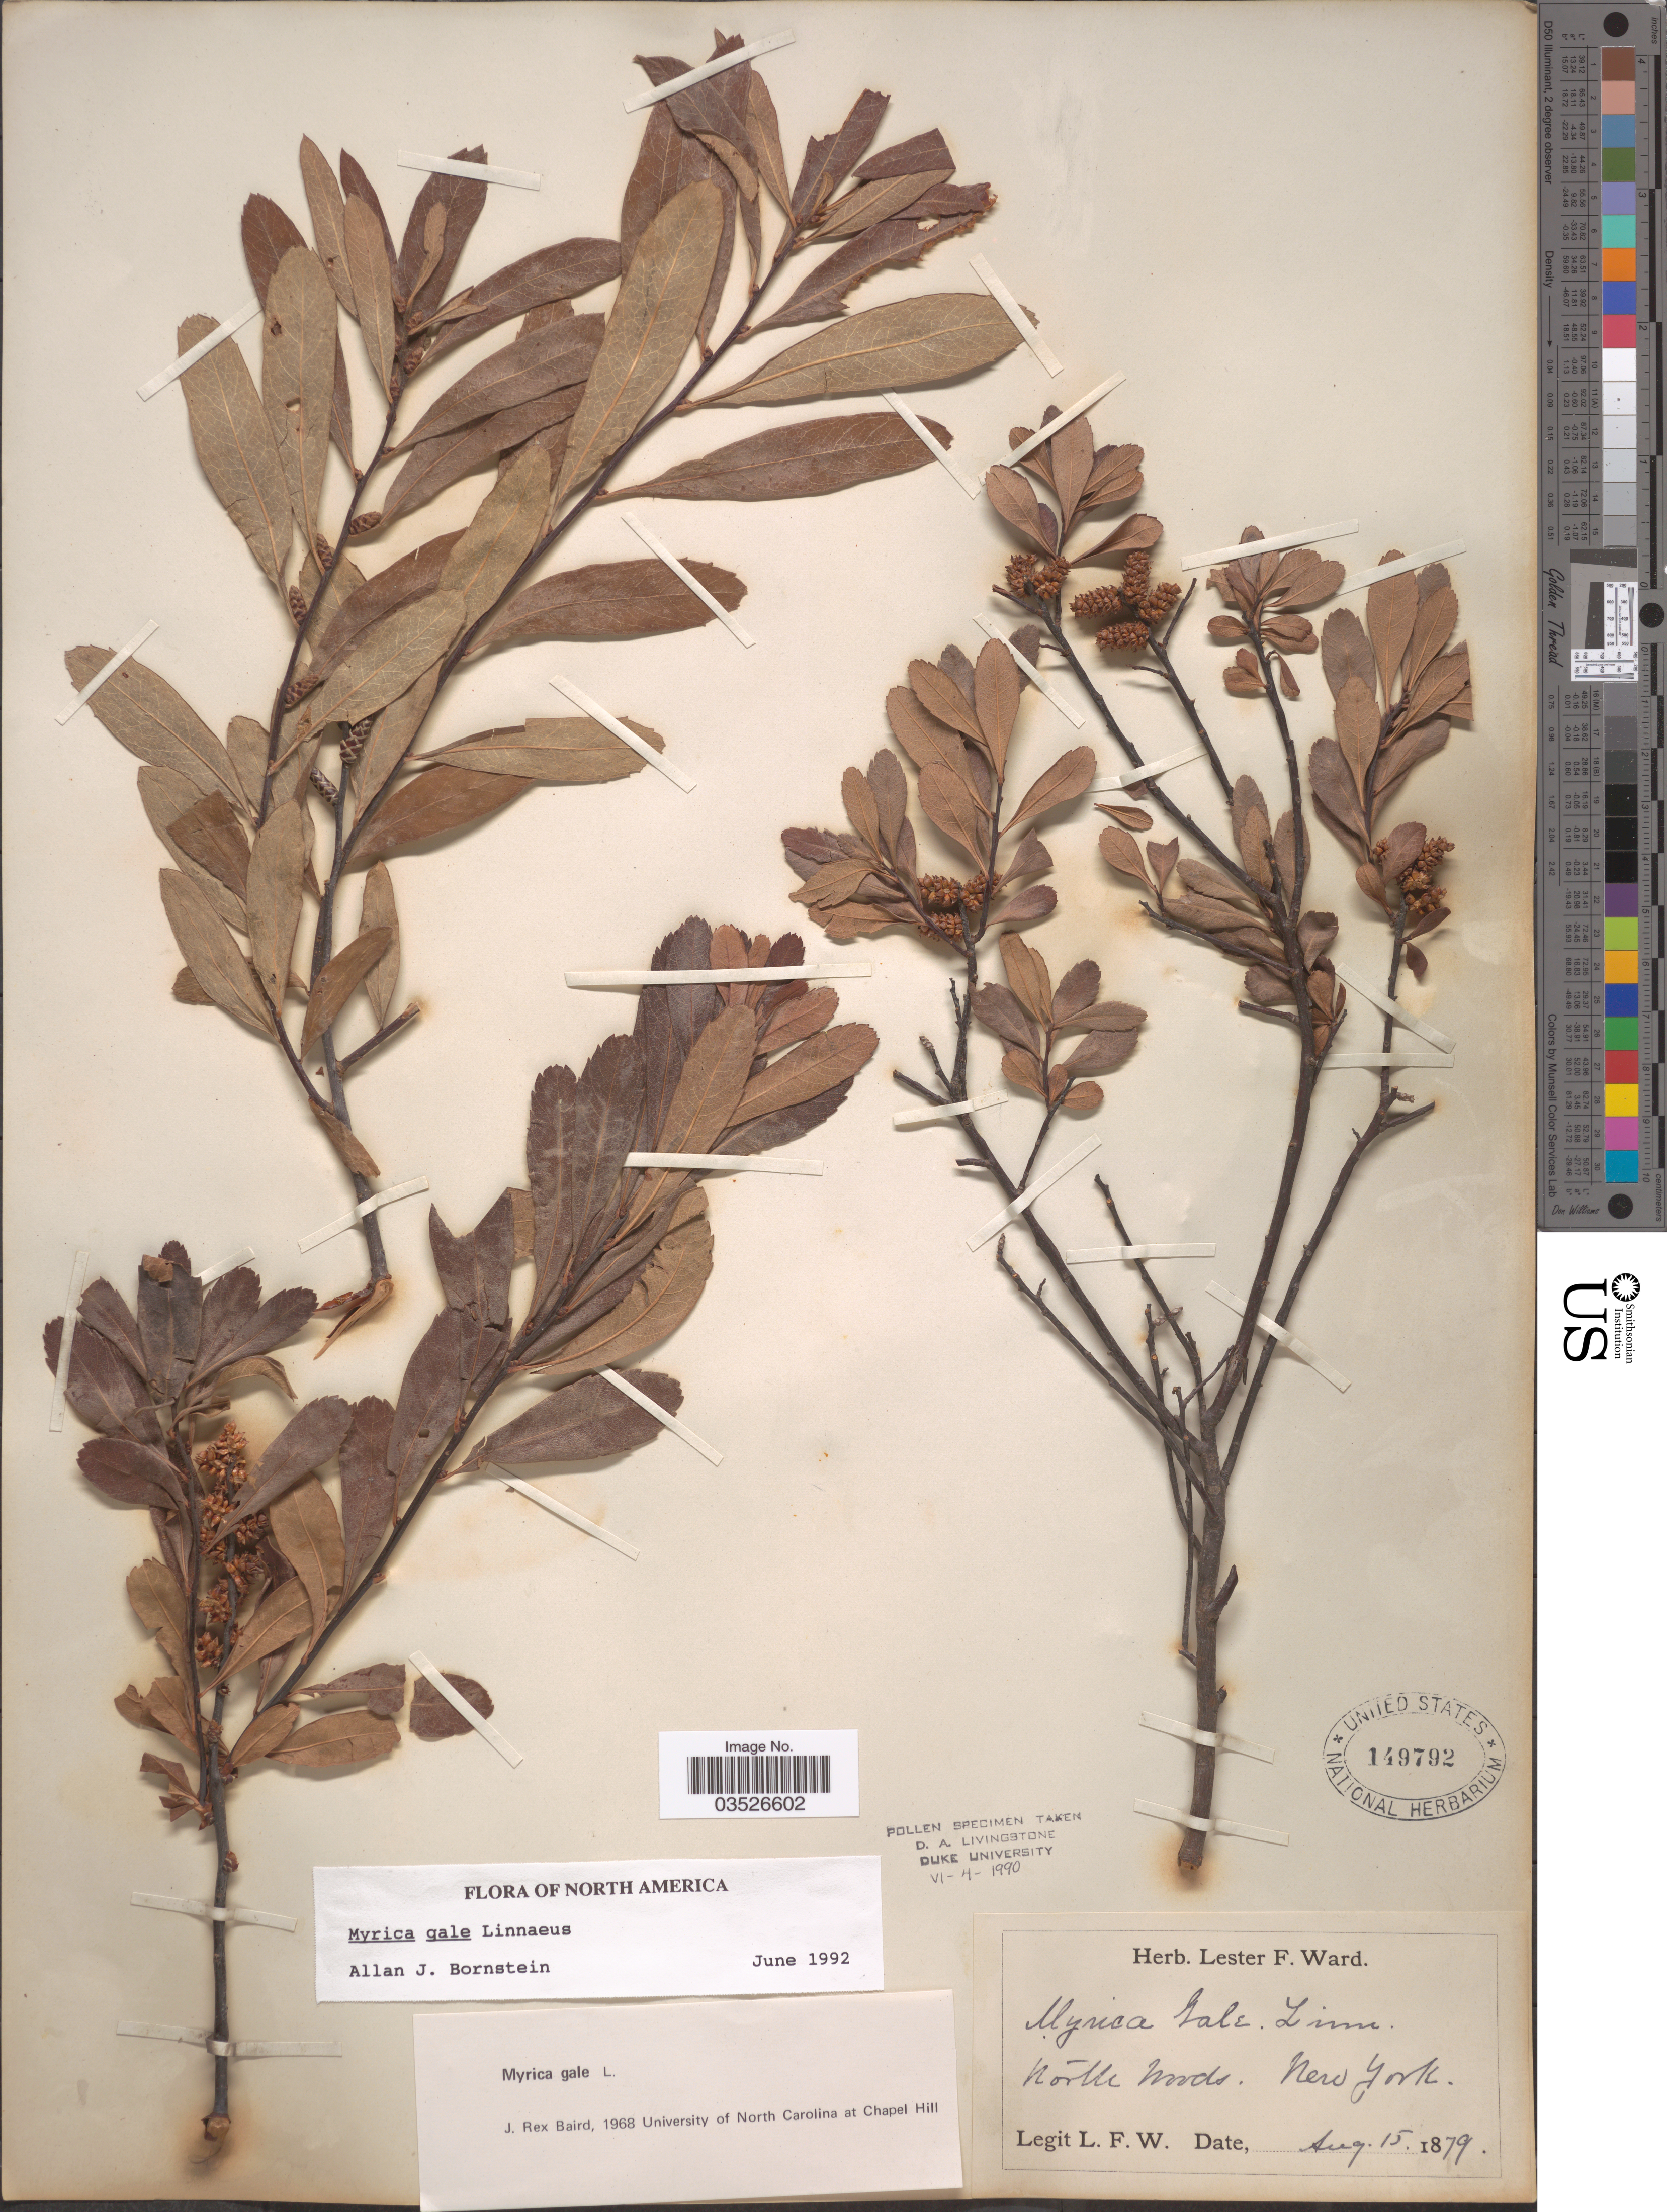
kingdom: Plantae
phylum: Tracheophyta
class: Magnoliopsida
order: Fagales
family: Myricaceae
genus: Myrica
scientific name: Myrica gale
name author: L.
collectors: L. F. Ward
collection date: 1879-08-15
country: United States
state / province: New York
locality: North Woods.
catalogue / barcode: US 149792